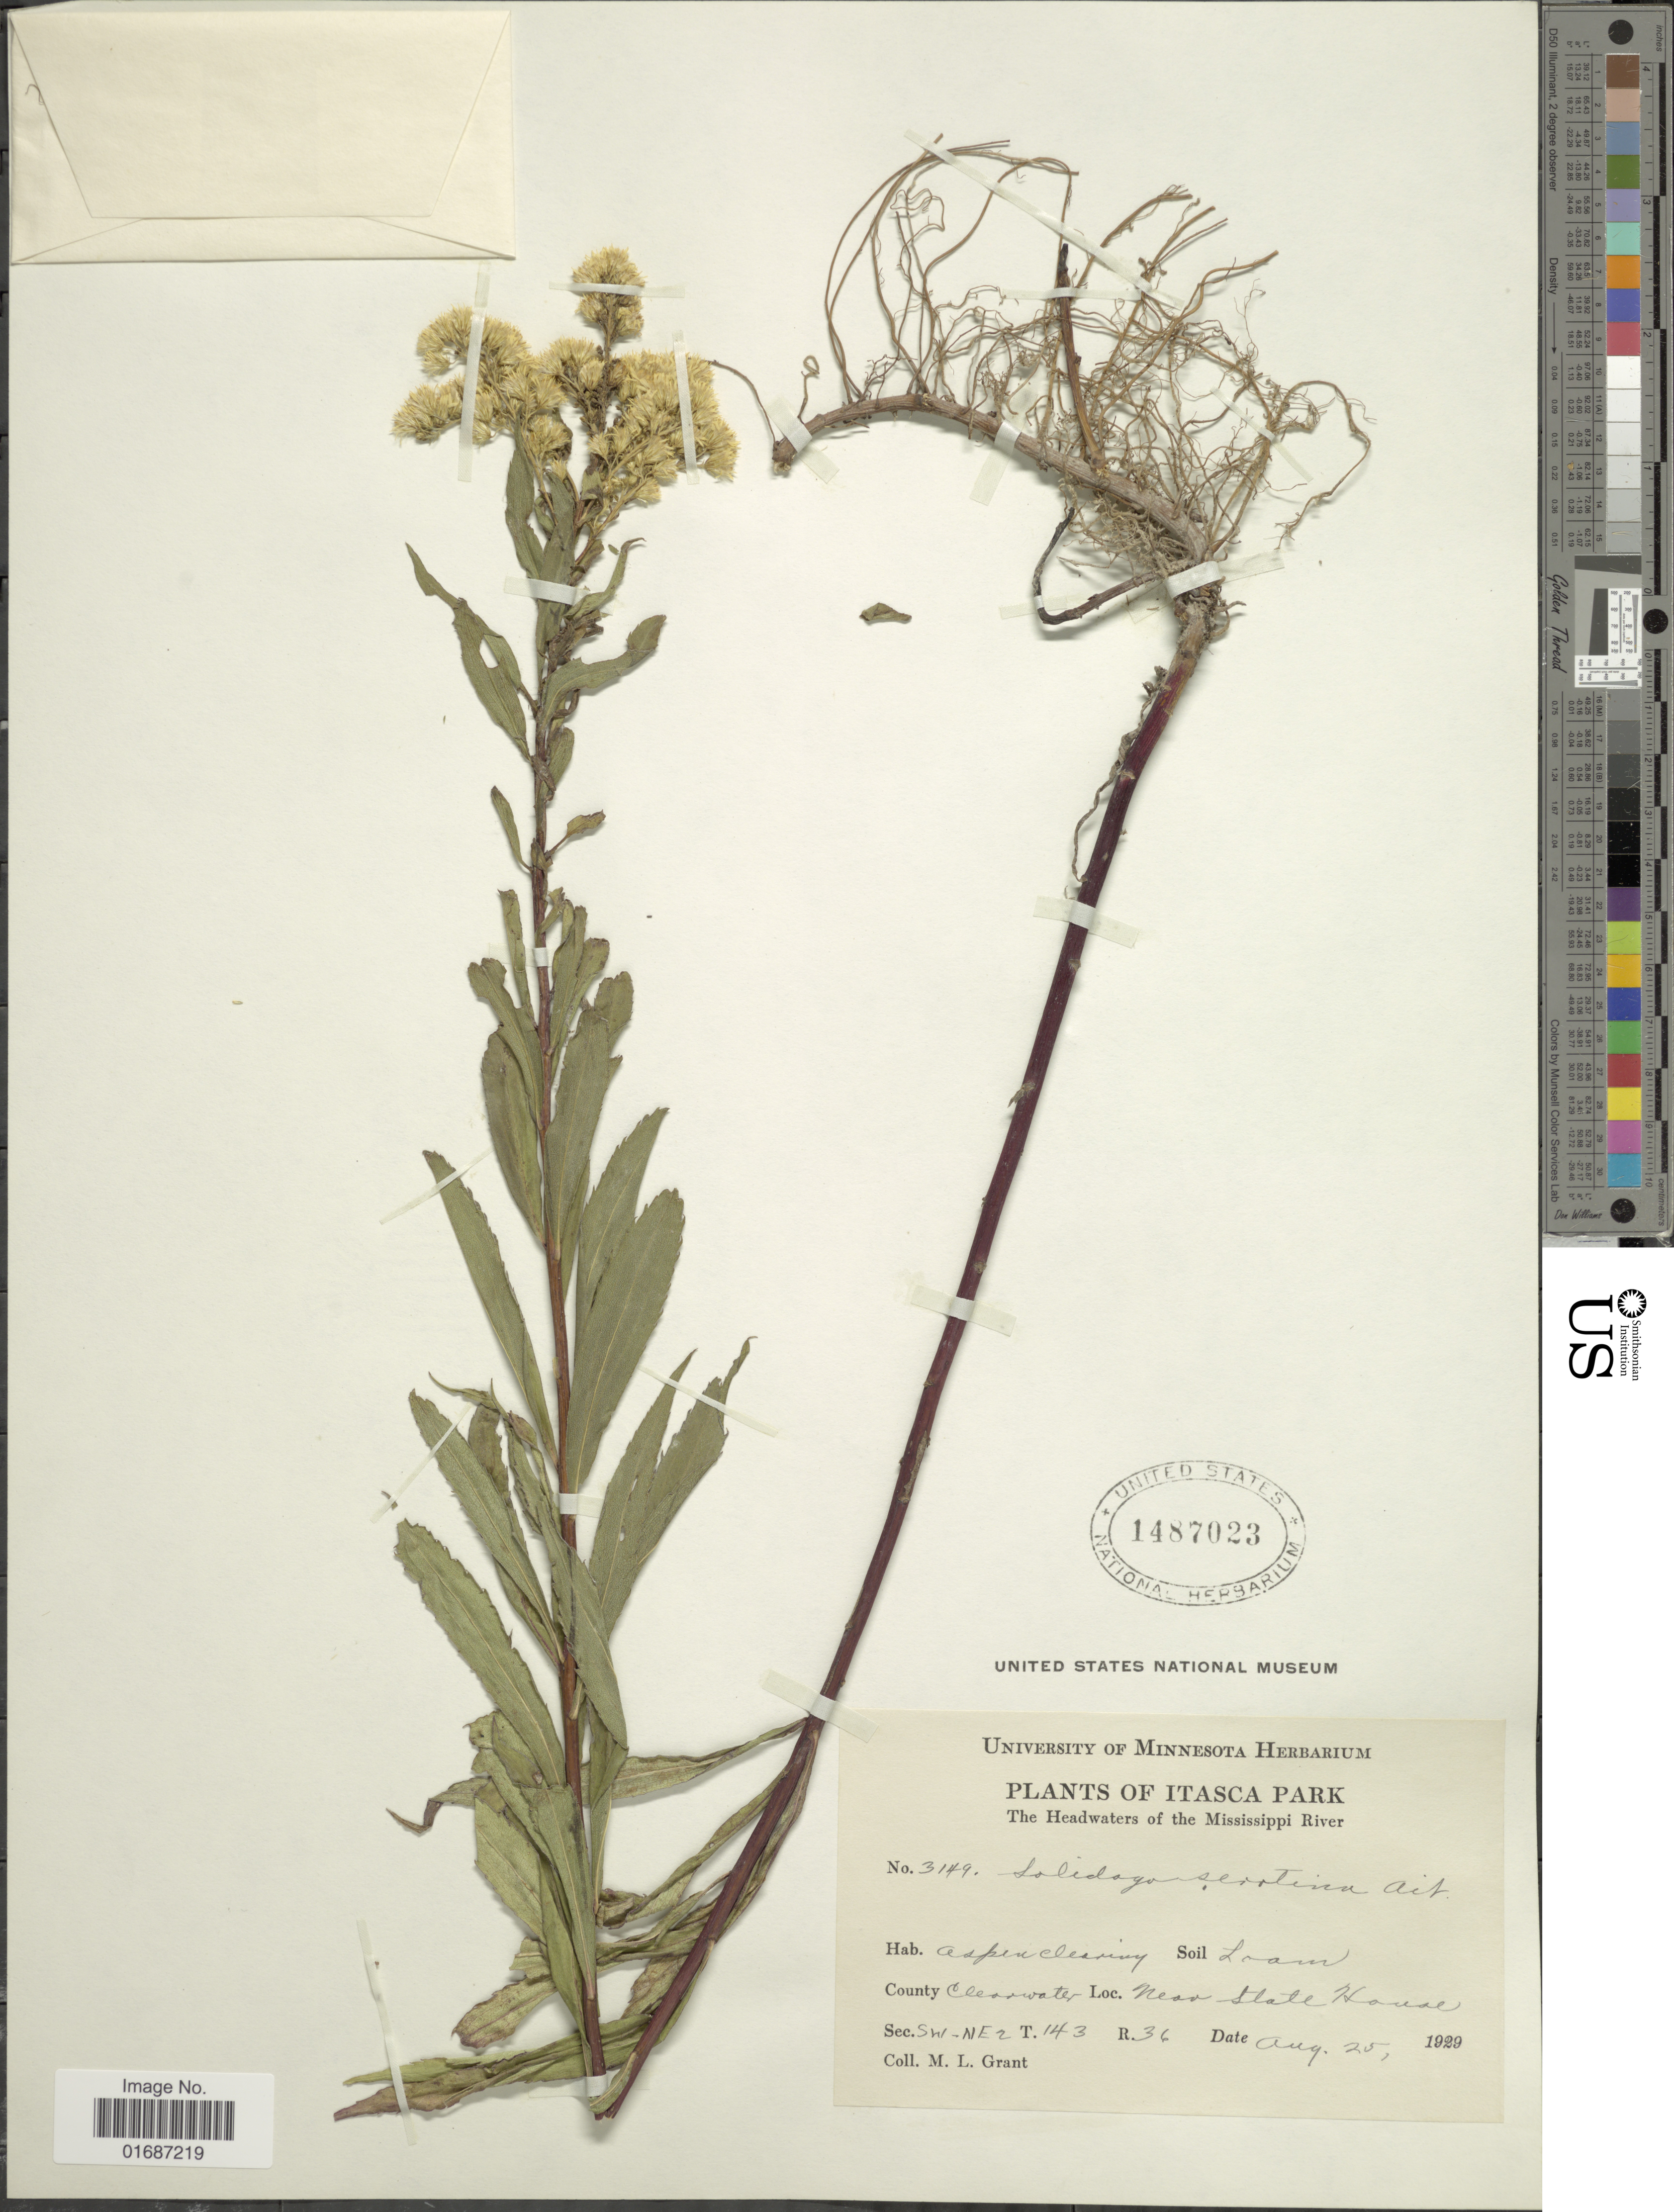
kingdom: Plantae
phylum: Tracheophyta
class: Magnoliopsida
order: Asterales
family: Asteraceae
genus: Solidago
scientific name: Solidago gigantea var. leiophylla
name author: Fernald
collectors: M. L. Grant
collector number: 3149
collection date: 1929-08-25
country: United States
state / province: Minnesota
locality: Itasca Park, The Headwaters of the Mississippi River, County Clearwater, near State House, SW-NE 2, T143 R25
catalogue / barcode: US 1487023